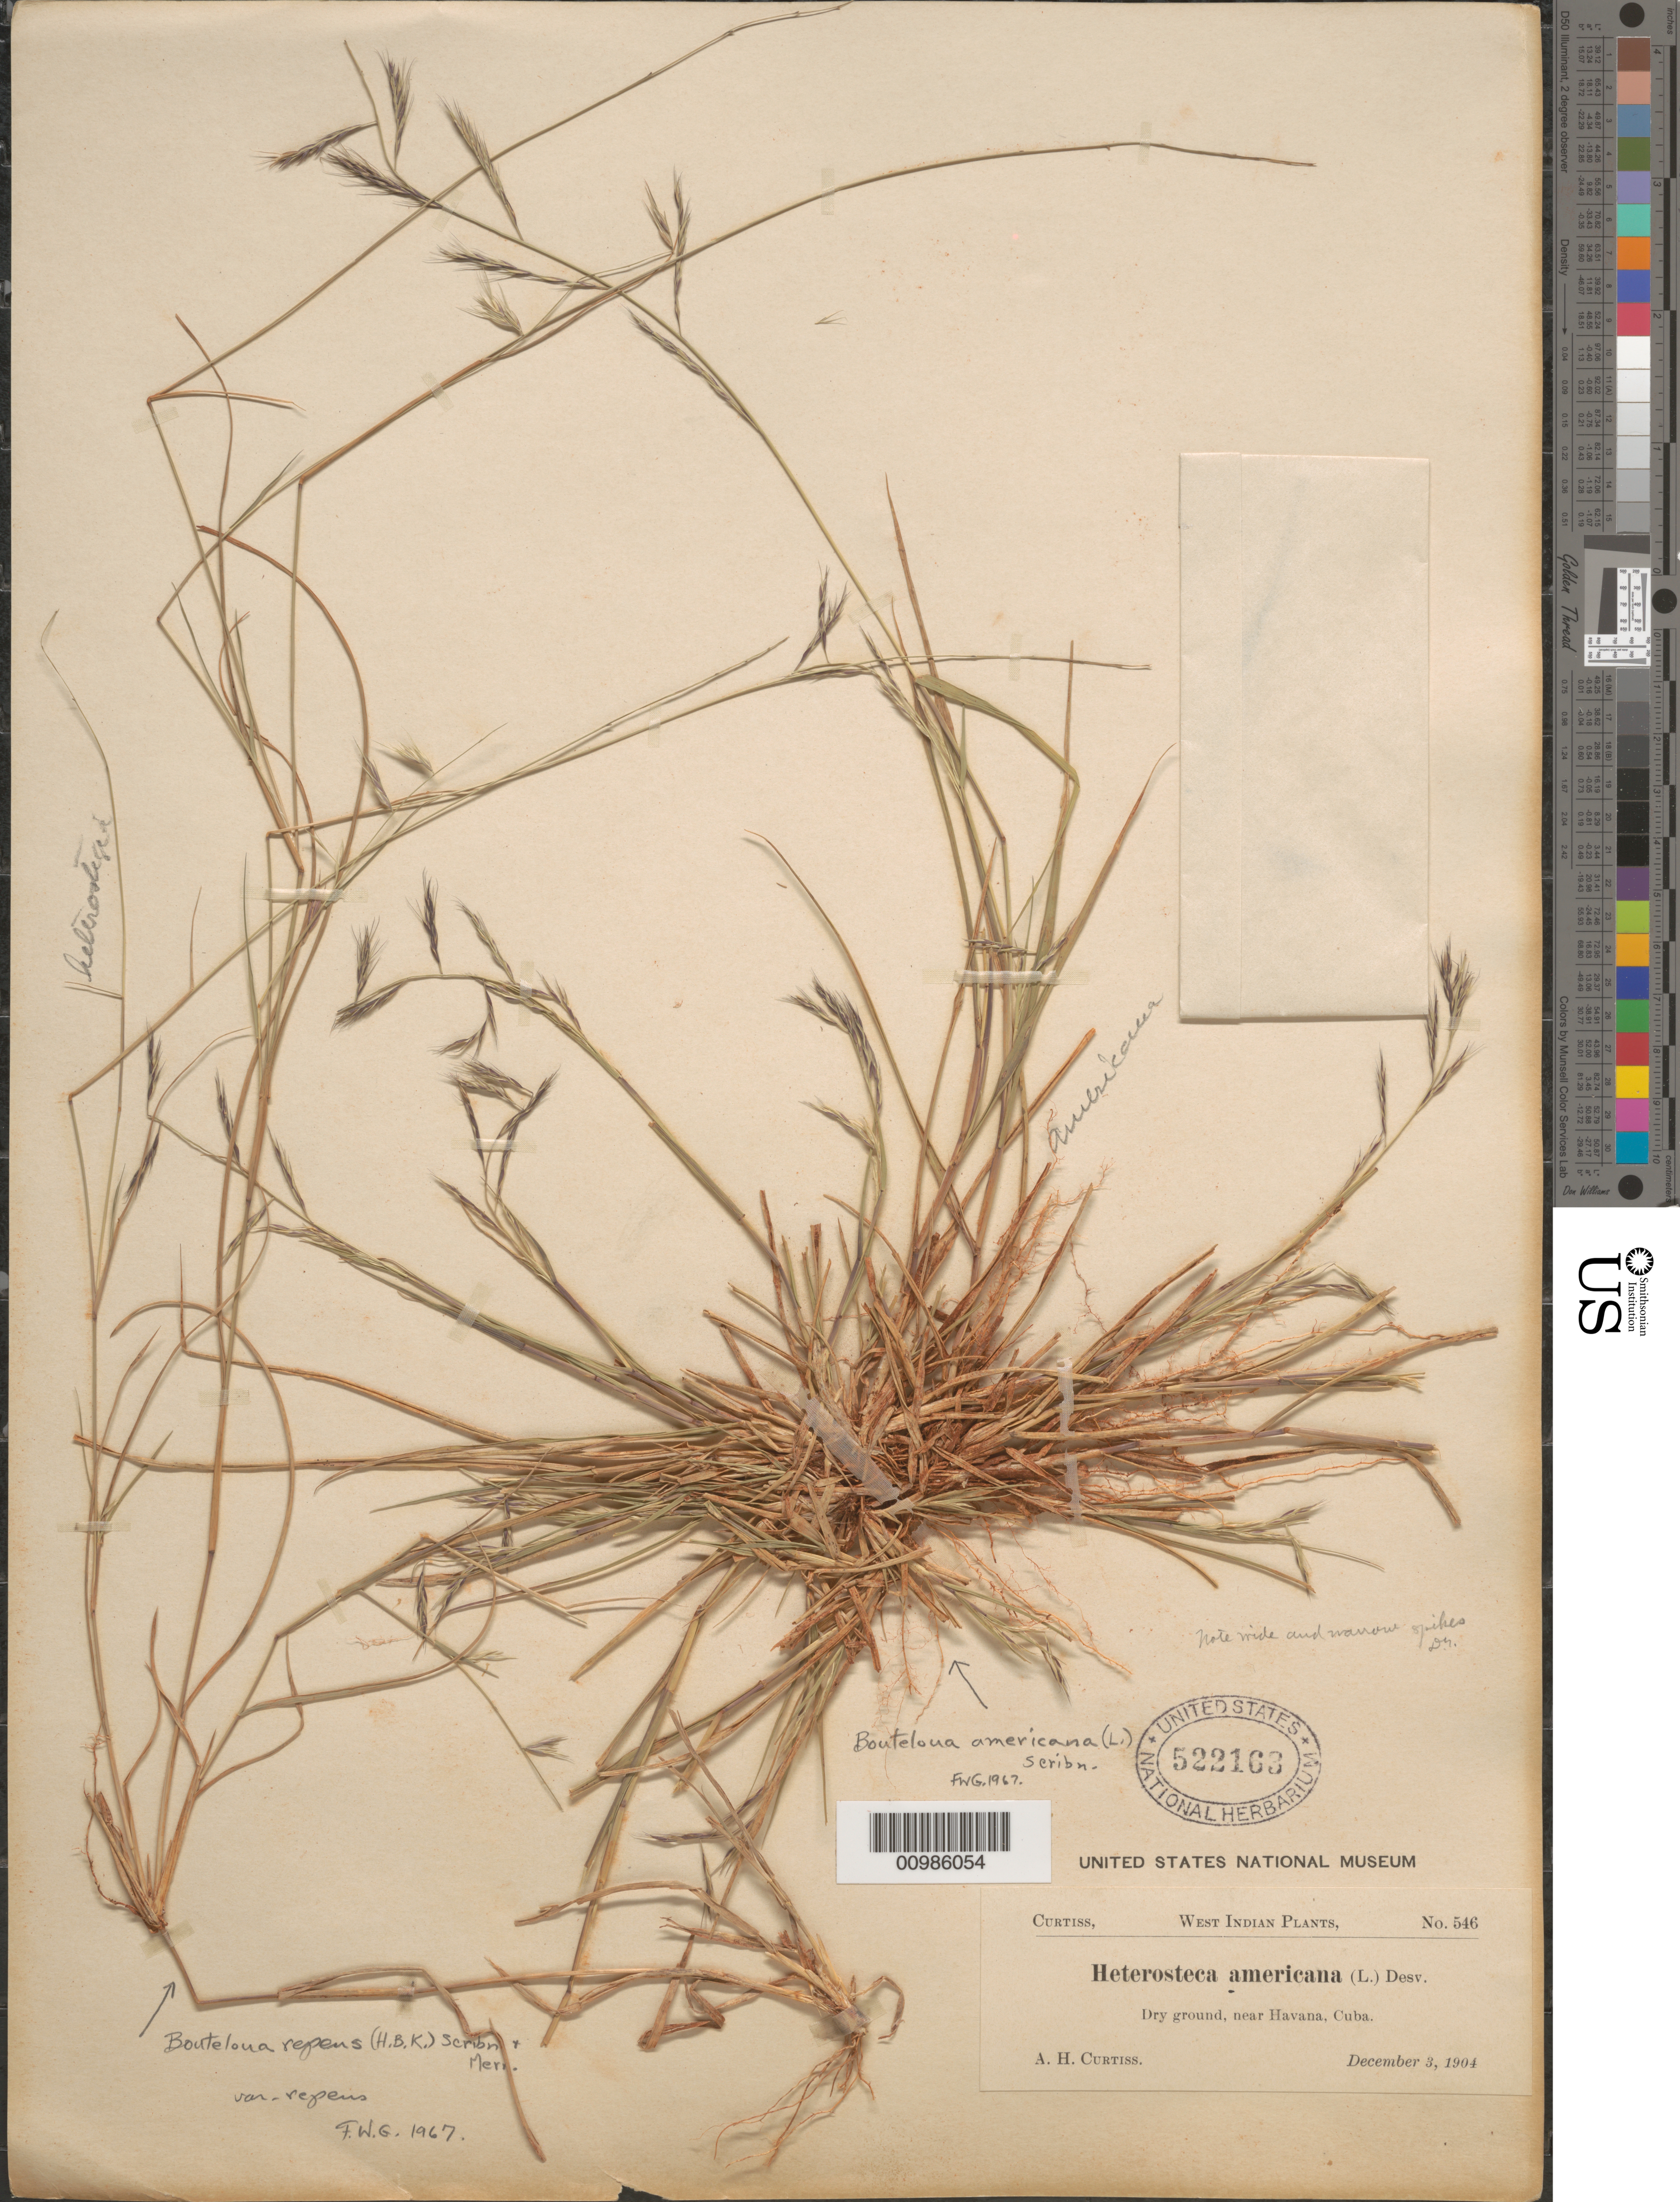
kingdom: Plantae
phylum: Tracheophyta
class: Liliopsida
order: Poales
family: Poaceae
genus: Bouteloua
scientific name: Bouteloua americana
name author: (L.) Scribn.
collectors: A. H. Curtiss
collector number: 546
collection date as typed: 03 Dec 1904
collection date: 1904-12-03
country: Cuba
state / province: La Habana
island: Cuba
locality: La Habana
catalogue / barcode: US 522163